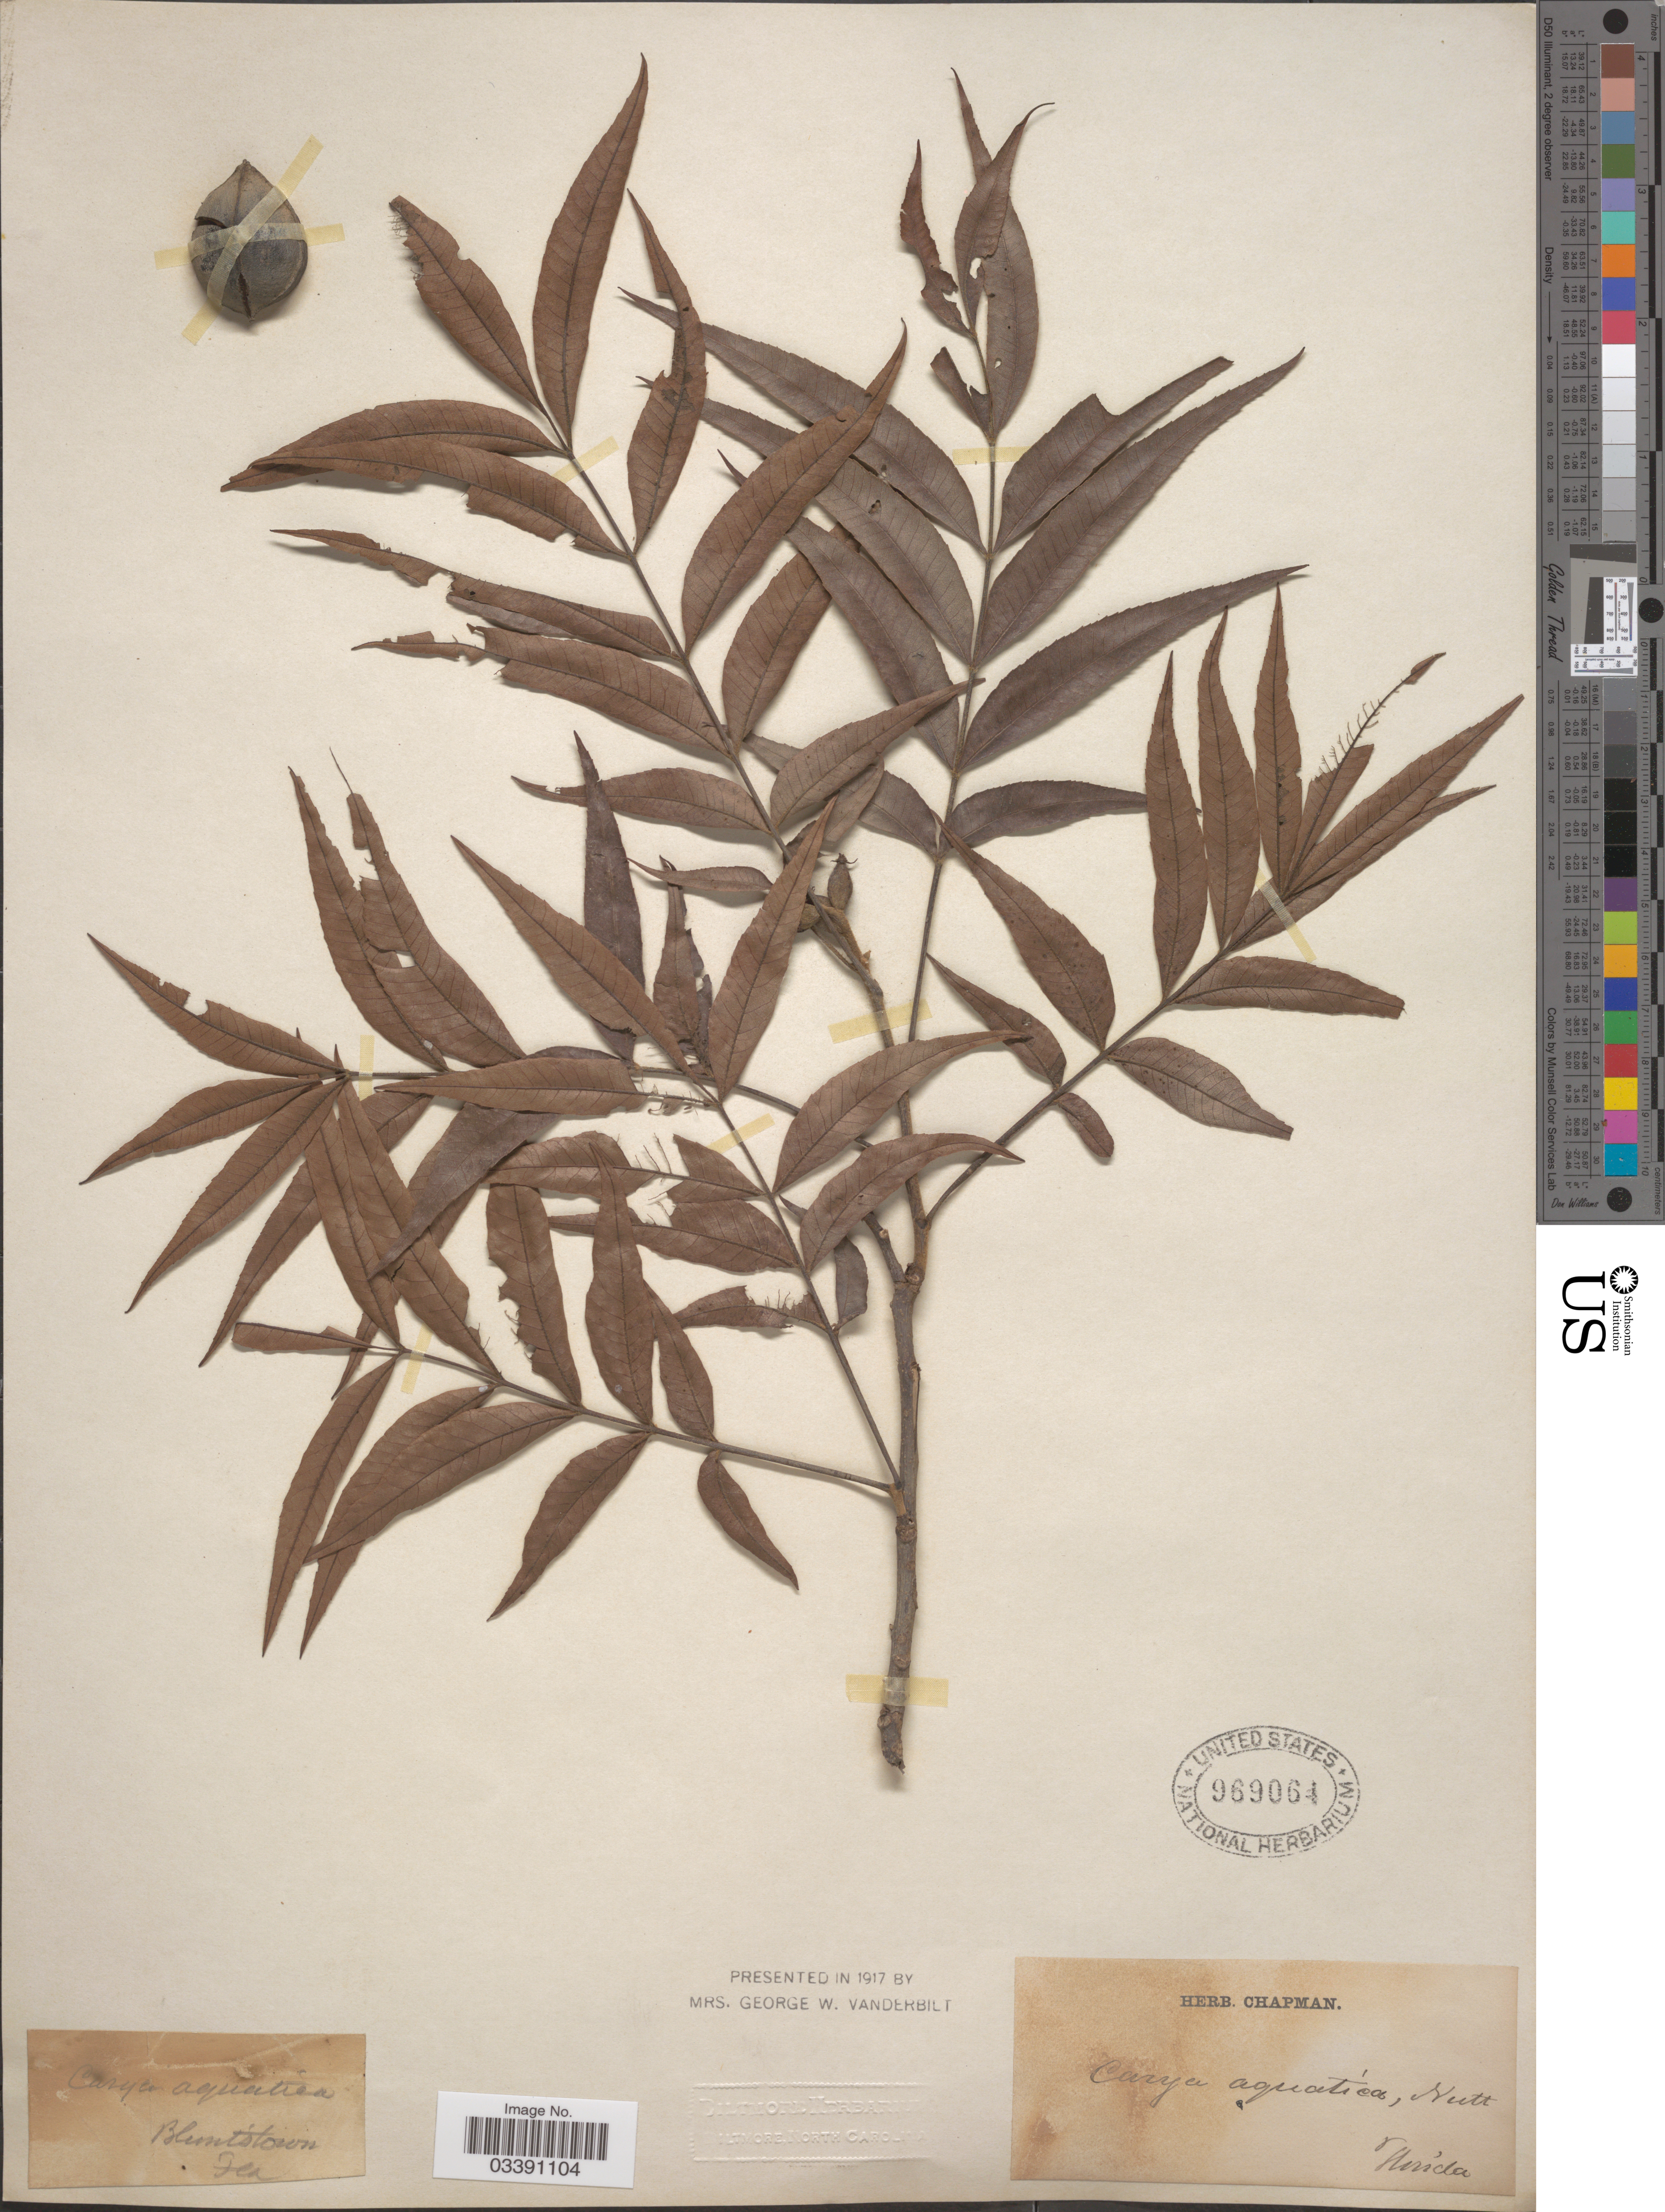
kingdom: Plantae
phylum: Tracheophyta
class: Magnoliopsida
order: Fagales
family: Juglandaceae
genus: Carya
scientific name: Carya aquatica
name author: (F. Michx.) Nutt.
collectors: ex herb. Chapman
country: United States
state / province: Florida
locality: Bluntstown.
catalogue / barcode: US 969064